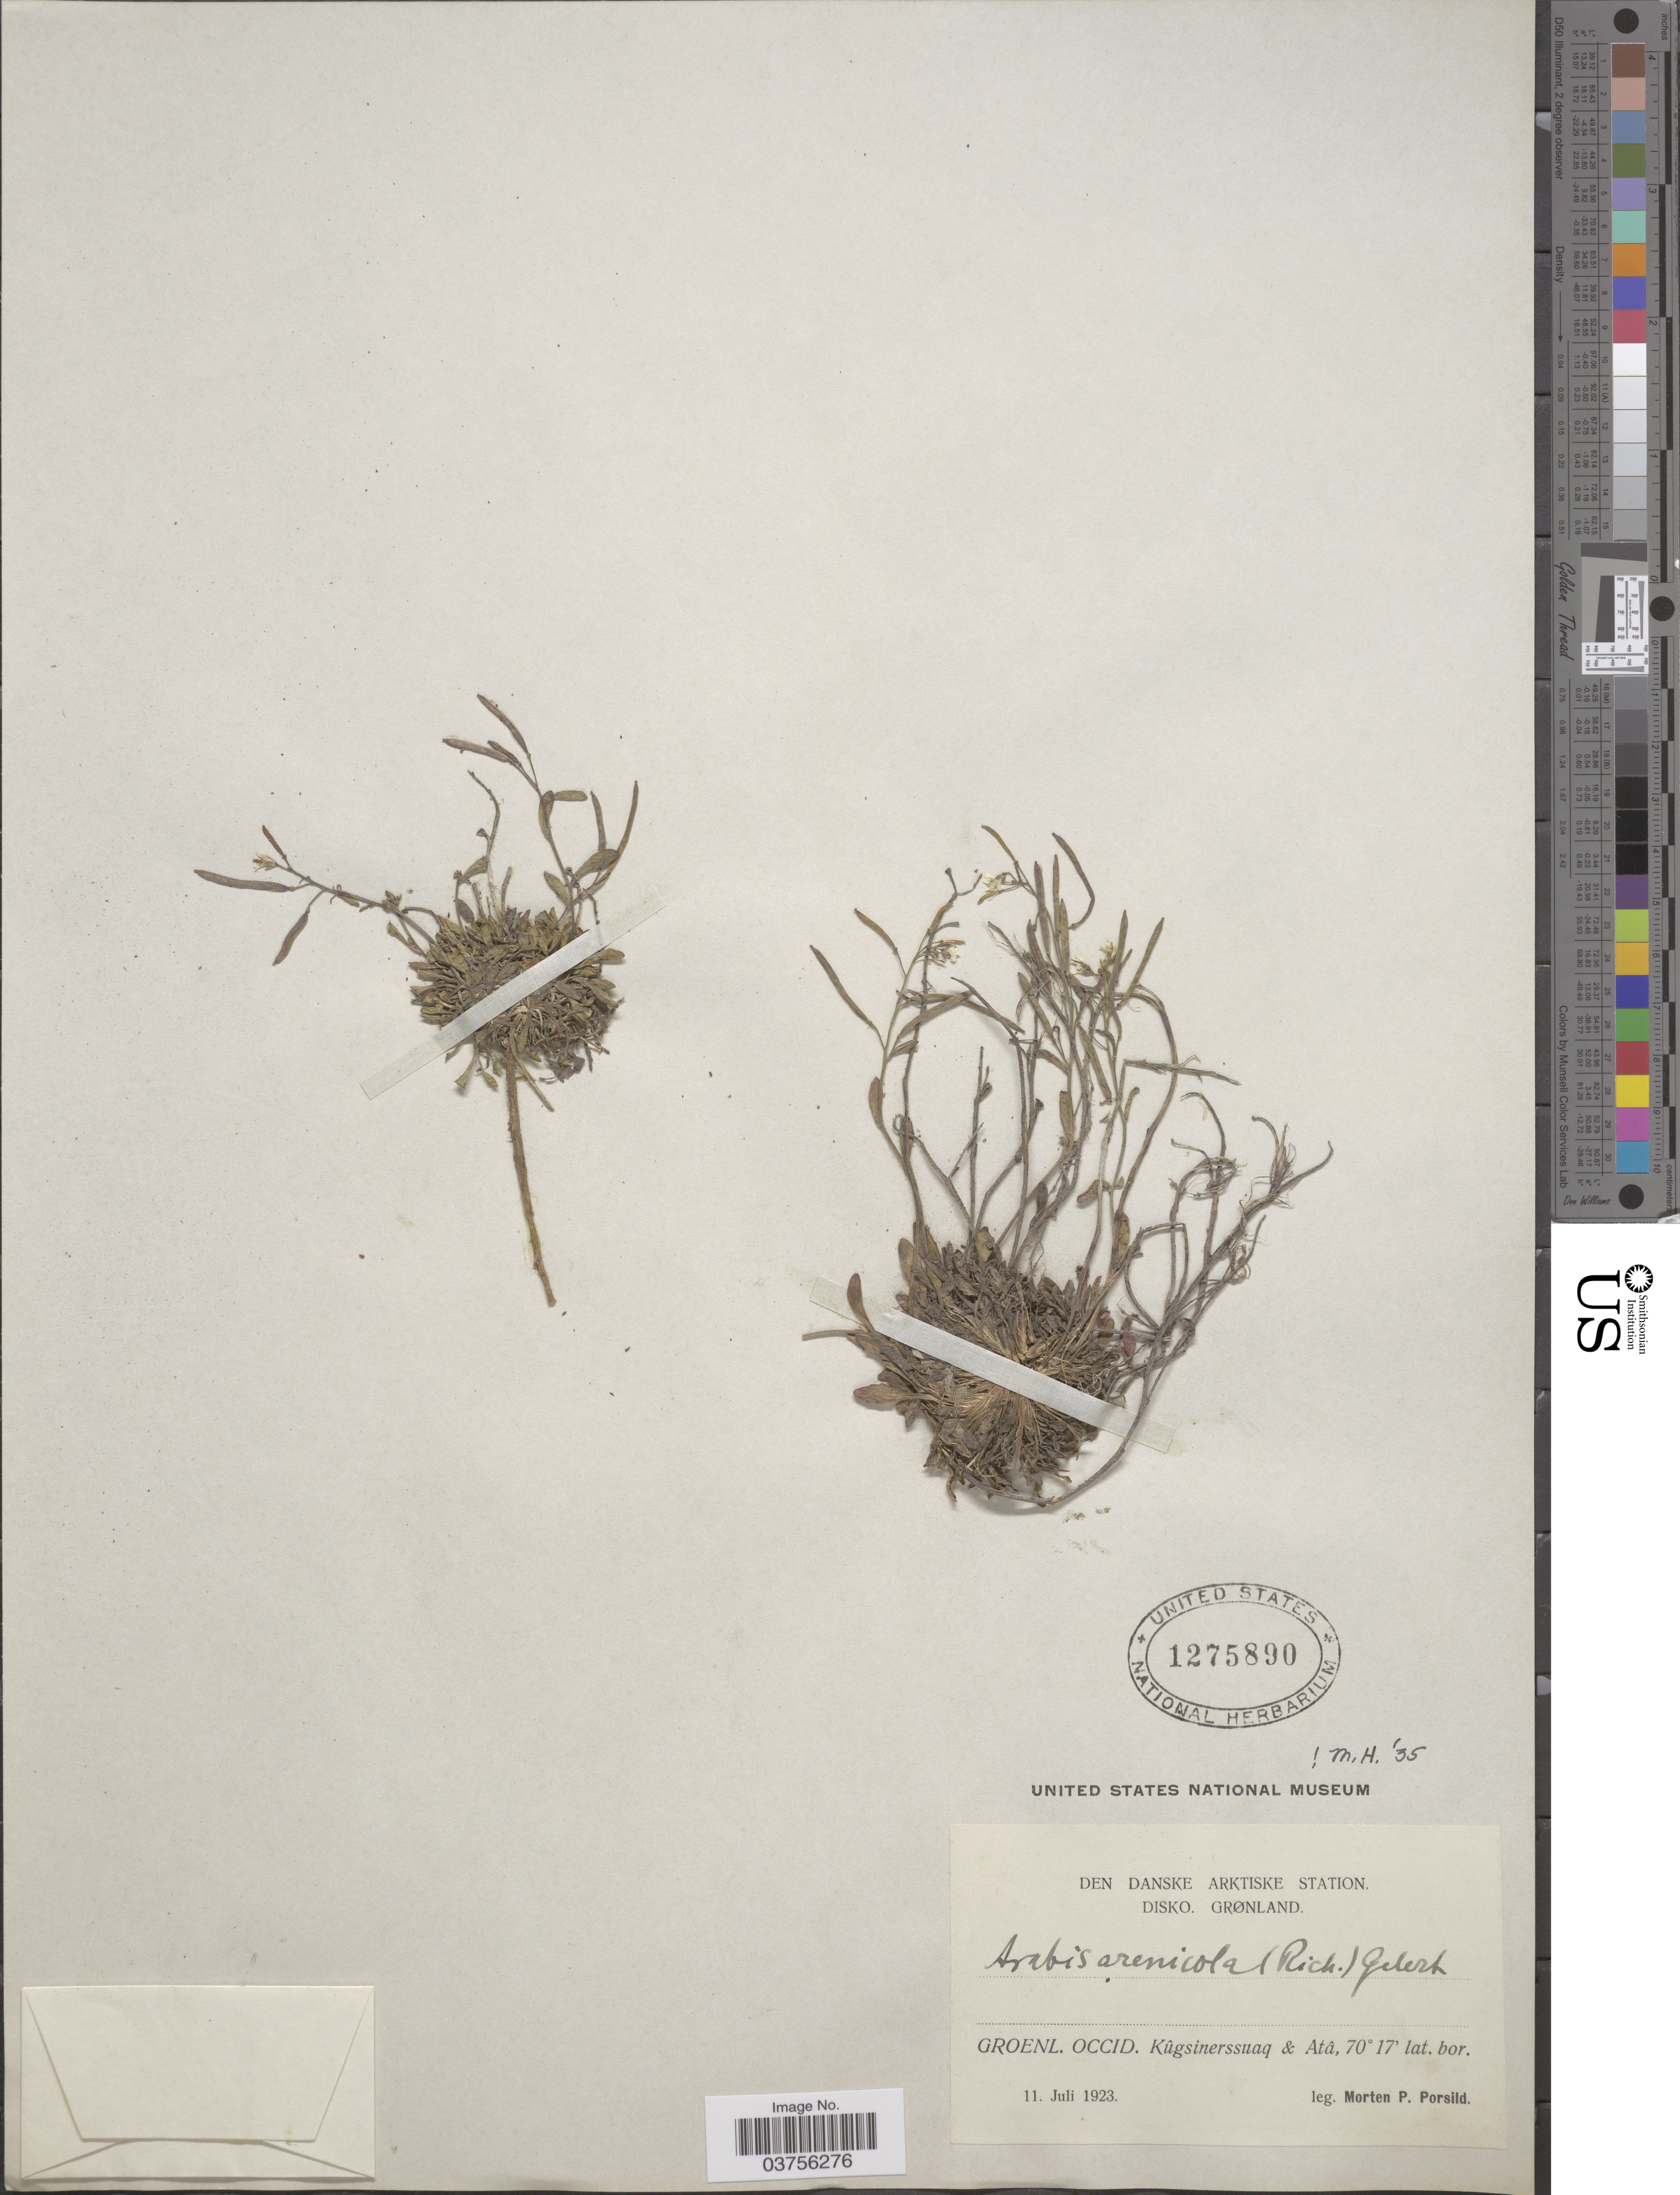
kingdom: Plantae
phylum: Tracheophyta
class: Magnoliopsida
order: Brassicales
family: Brassicaceae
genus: Arabis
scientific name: Arabis arenicola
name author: (Richardson ex Hook.) Gelert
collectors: M. P. Porsild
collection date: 1923-07-11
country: Greenland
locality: Den Danske Arktiske Station. Disko. Groenl. Occid. Kûgsinerssuaq & Atâ.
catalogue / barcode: US 1275890